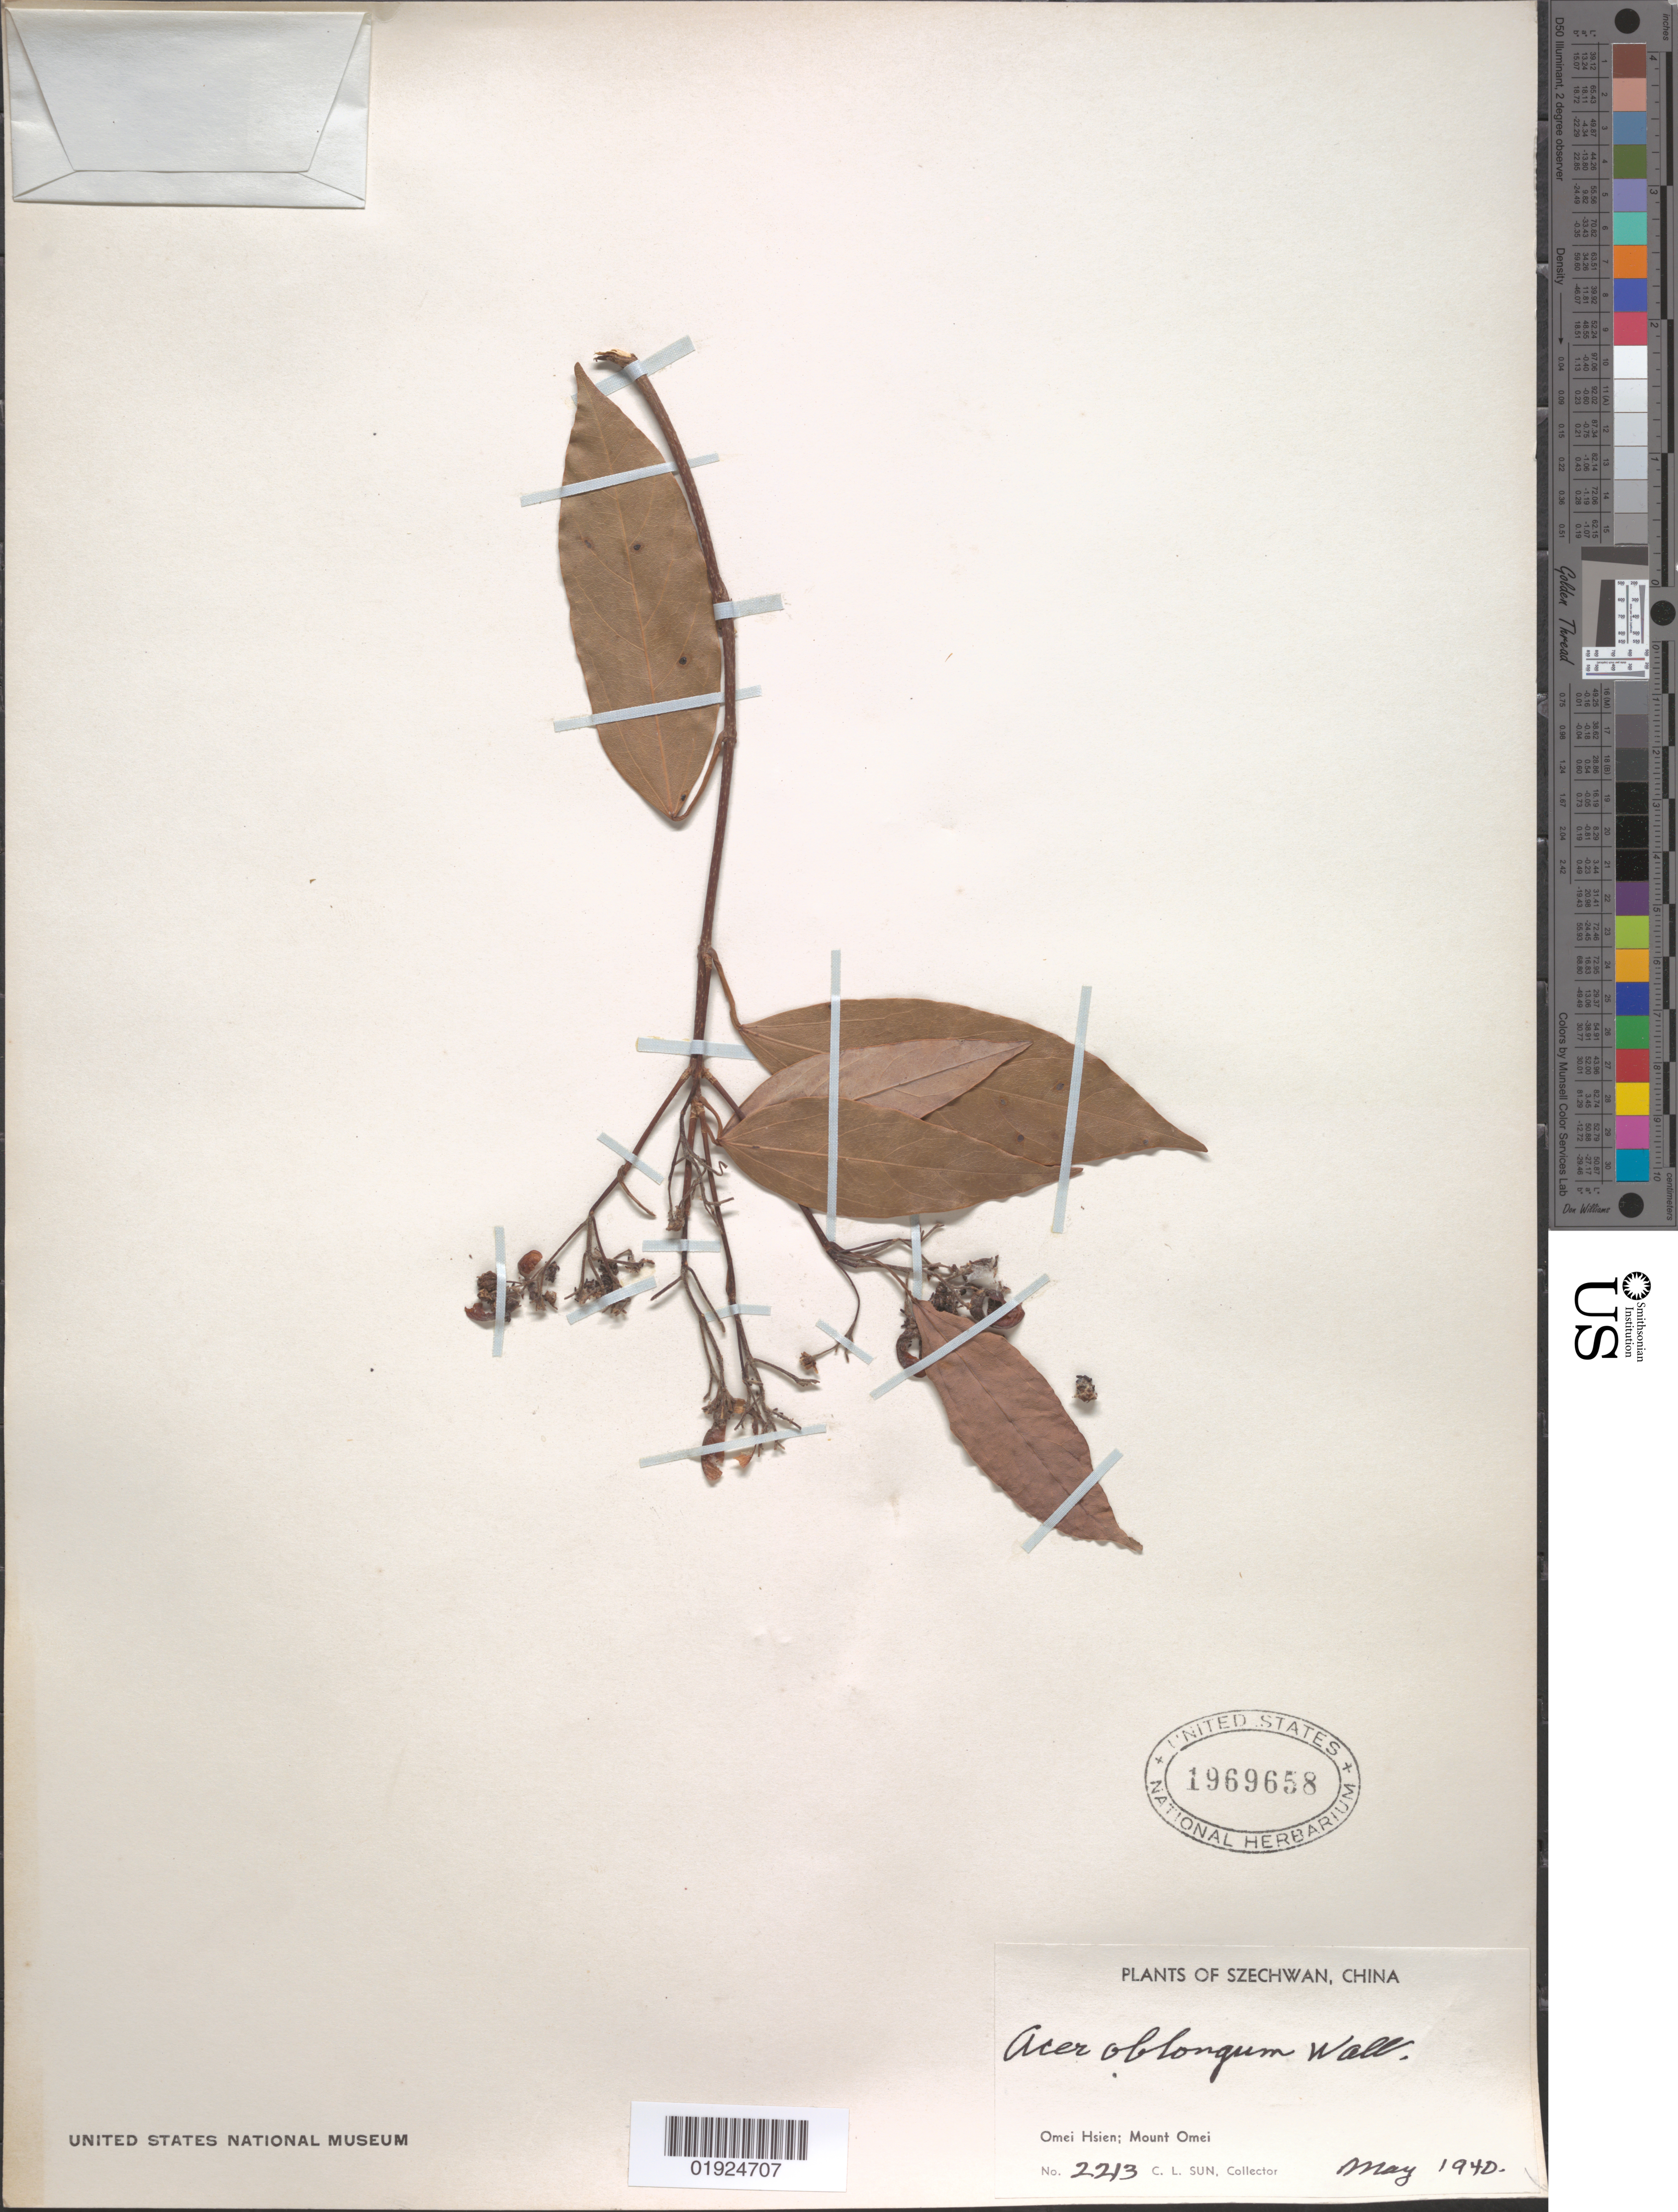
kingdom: Plantae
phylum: Tracheophyta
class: Magnoliopsida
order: Sapindales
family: Sapindaceae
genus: Acer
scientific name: Acer oblongum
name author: Wall. ex DC.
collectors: C. Sun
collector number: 2213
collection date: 1940-05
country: China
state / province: Sichuan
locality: Szechwan [Sichuan], Omei Hsien; Mount Omei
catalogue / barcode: US 1969658